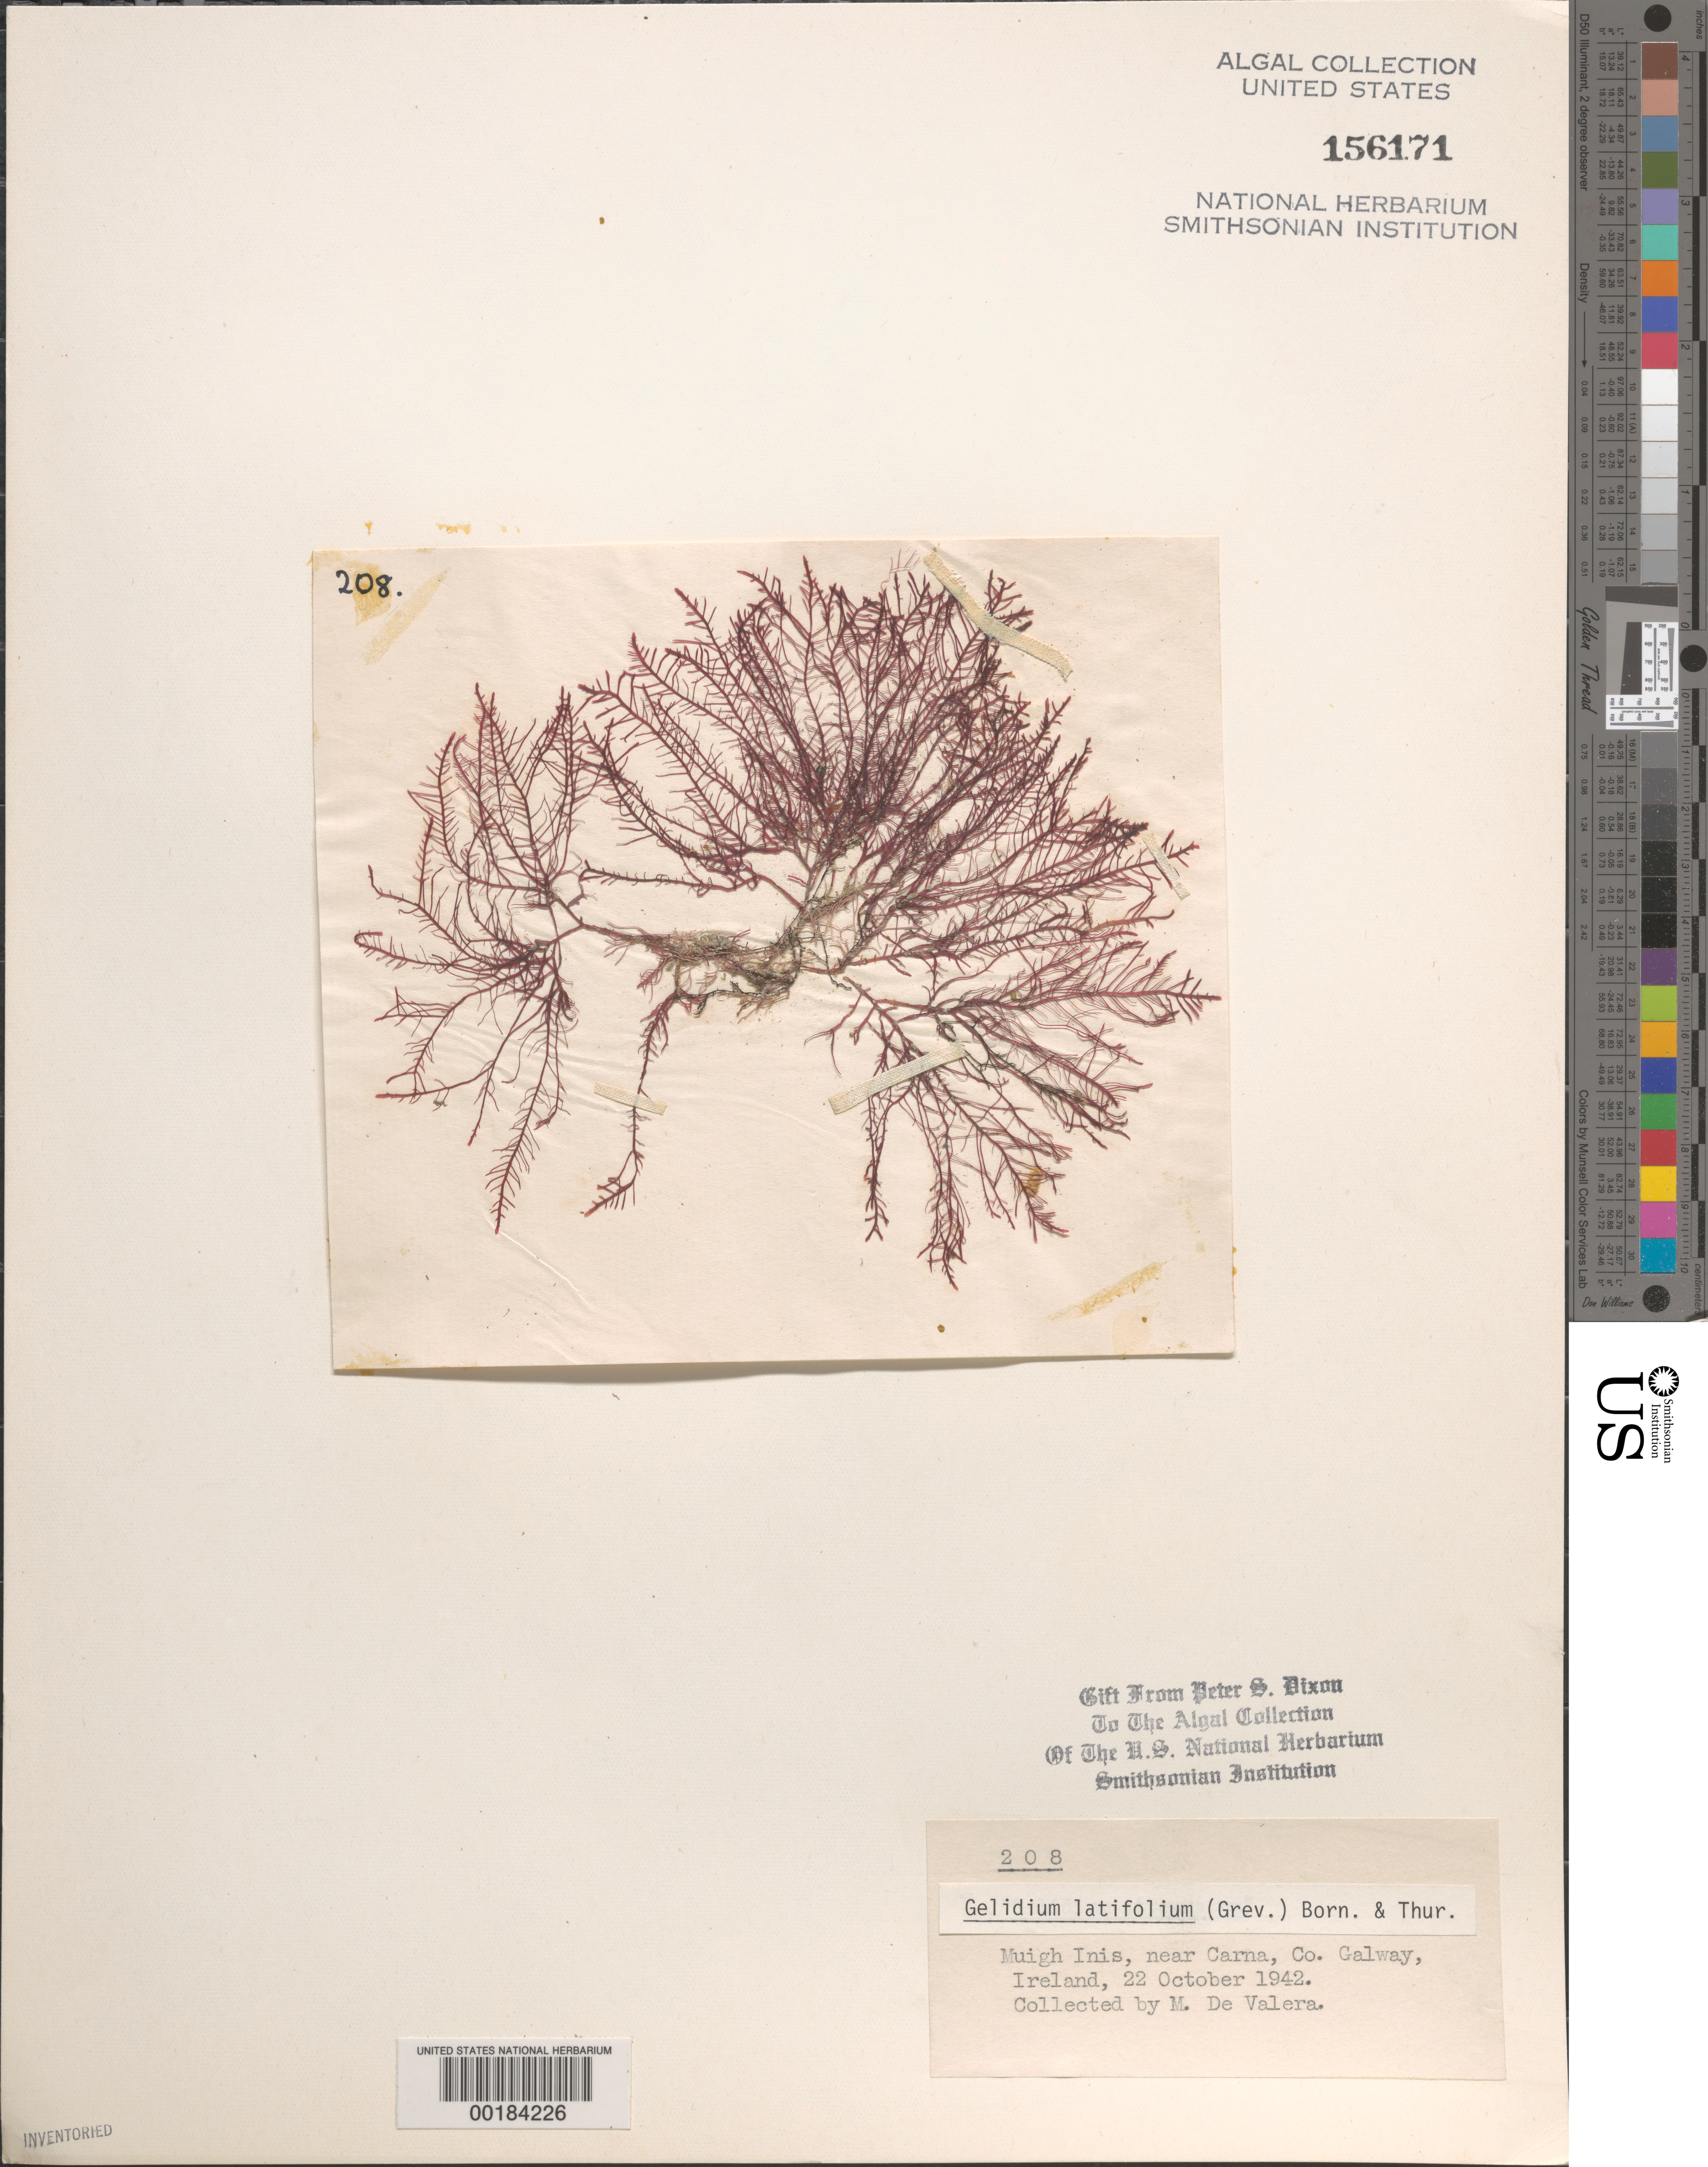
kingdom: Plantae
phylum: Rhodophyta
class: Florideophyceae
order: Gelidiales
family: Gelidiaceae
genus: Gelidium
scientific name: Gelidium spinosum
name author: (S.G. Gmel.) P.C. Silva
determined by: Algae name updating Project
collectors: M. De Valera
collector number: PSD 208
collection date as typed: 22 Oct 1942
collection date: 1942-10-22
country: Ireland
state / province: Connaught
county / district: Galway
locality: Muigh Inis, near Carna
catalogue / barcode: US 156171